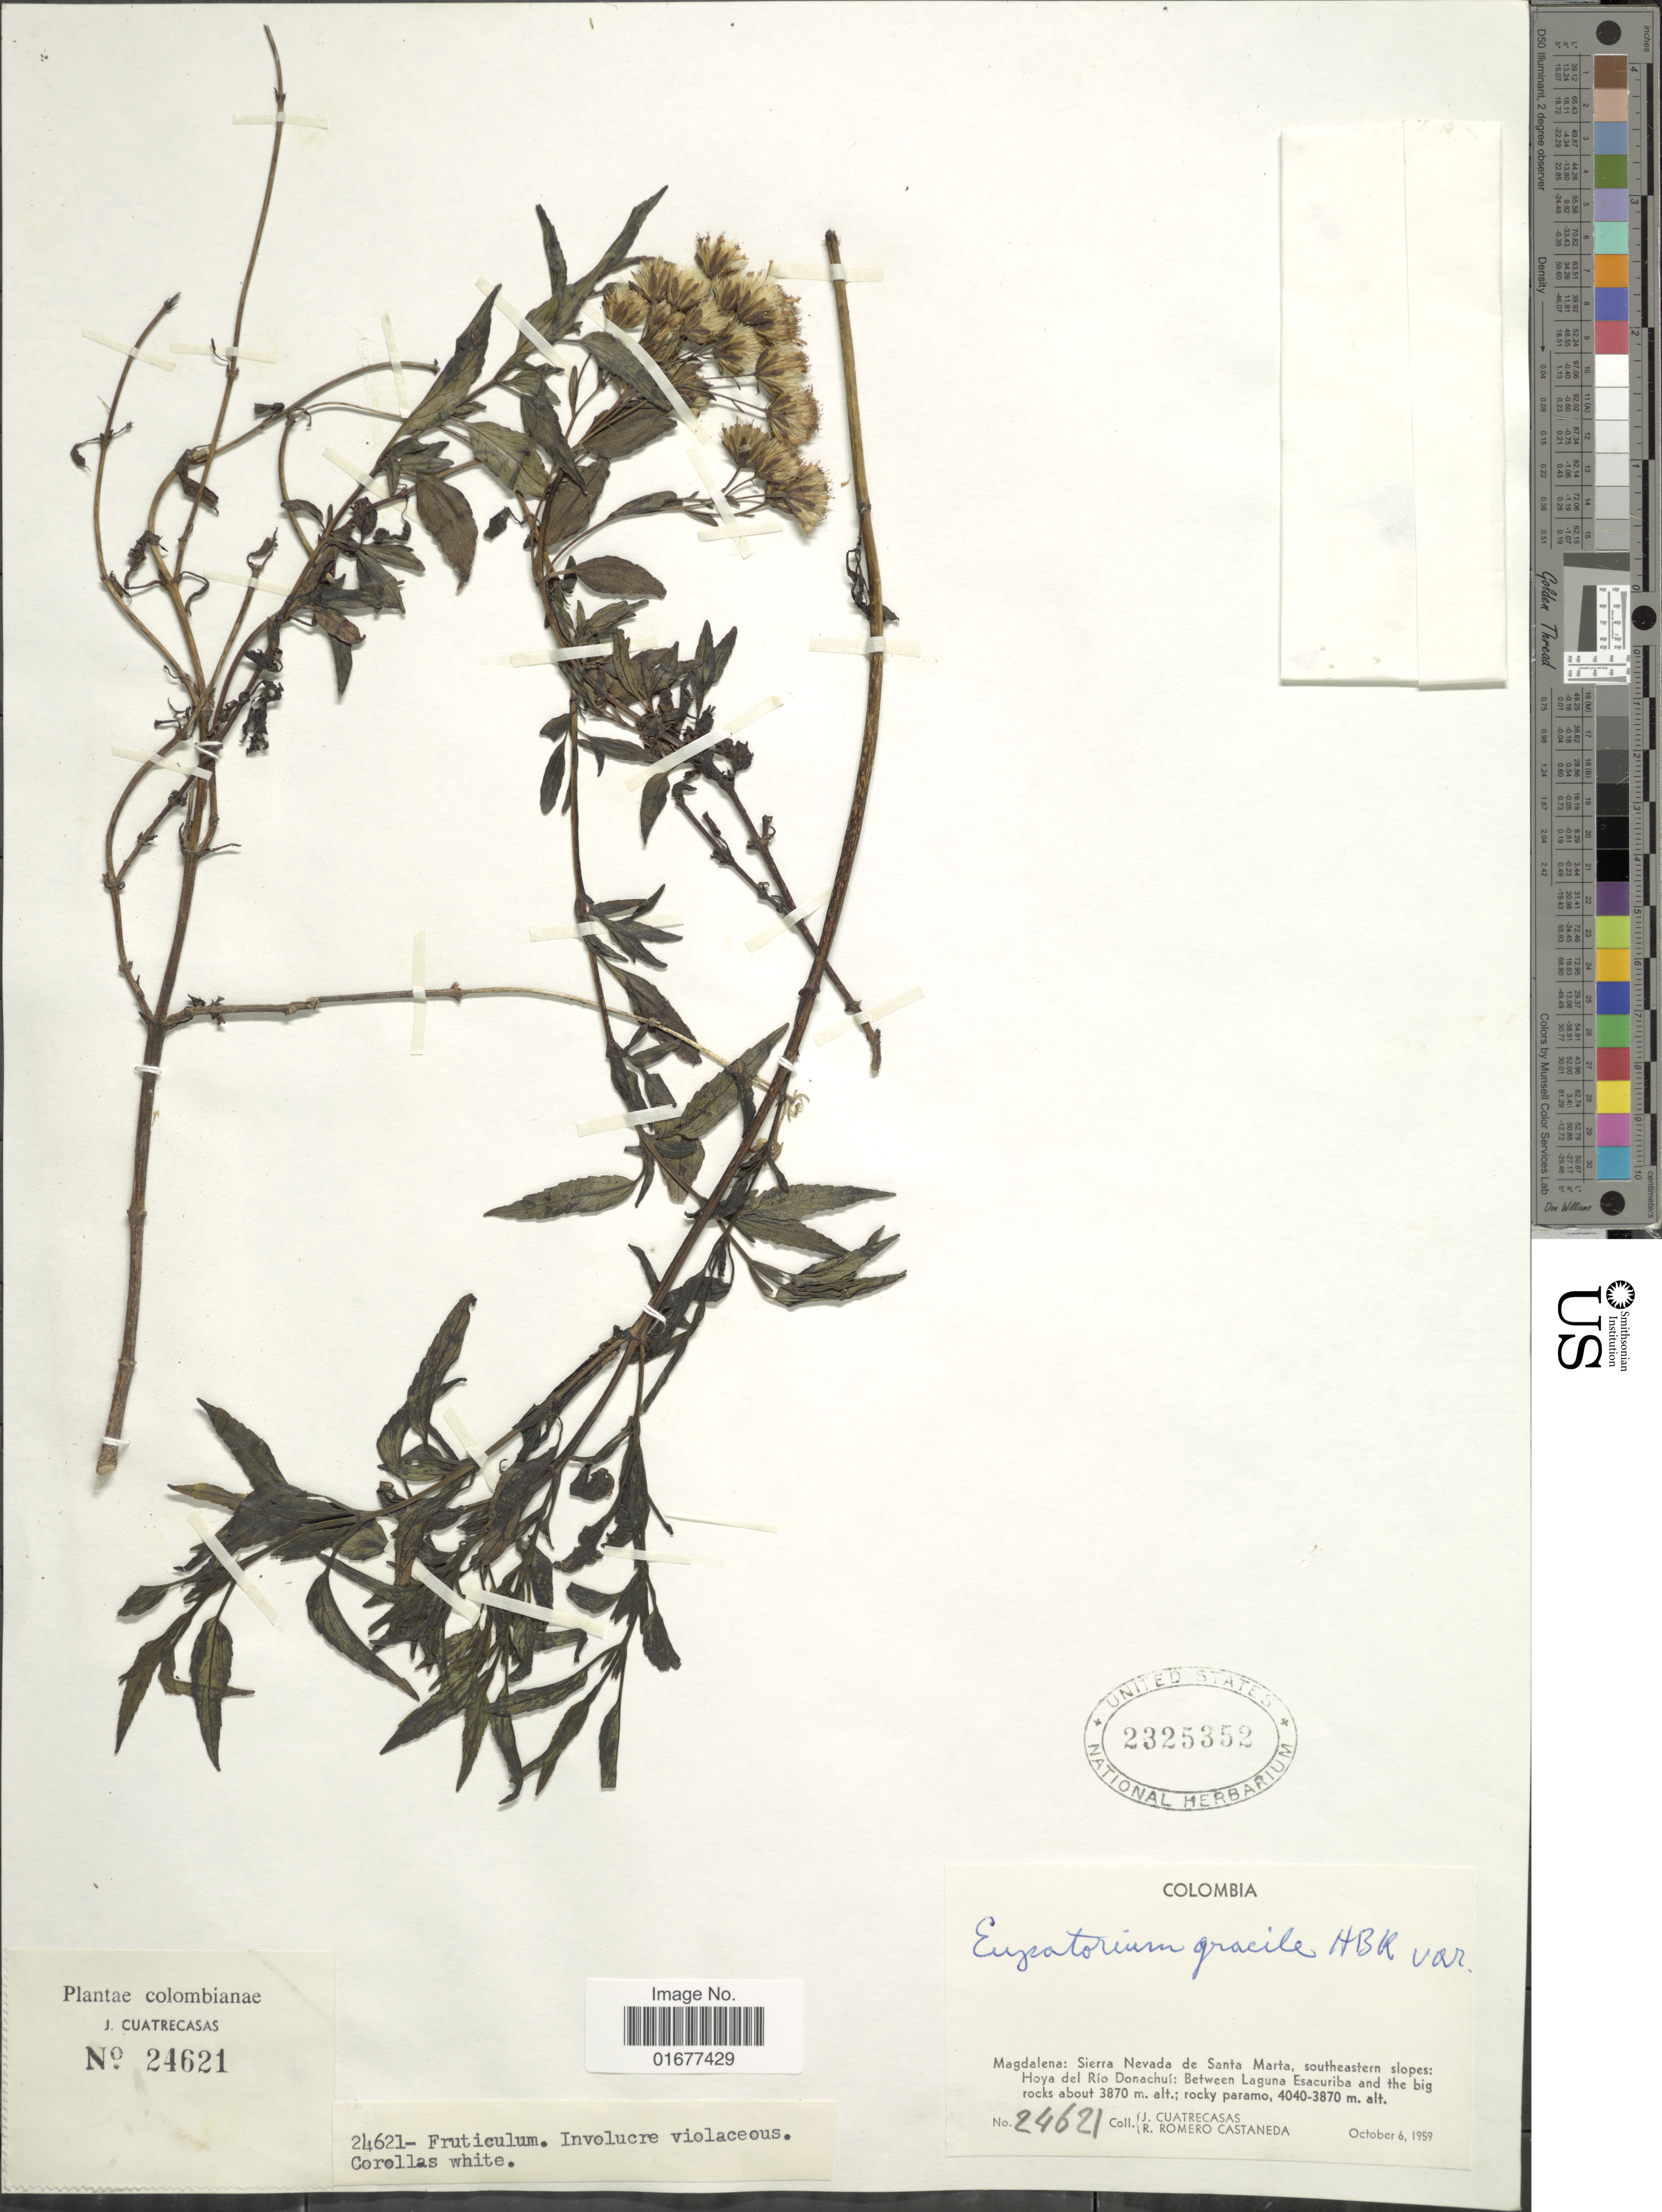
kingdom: Plantae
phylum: Tracheophyta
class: Magnoliopsida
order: Asterales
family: Asteraceae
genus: Ageratina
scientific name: Ageratina gracilis var. epilobioides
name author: (Kunth) R.M. King & H. Rob. ex Luteyn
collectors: J. Cuatrecasas & R. Romero Castañeda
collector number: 24621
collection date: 1959-10-06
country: Colombia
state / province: Magdalena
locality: Sierra Nevada de Santa Marta, southeastern slopes; Hoya del Rio Donachui: Between Laguna Esacuriba and the big rocks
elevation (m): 3870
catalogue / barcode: US 2325352